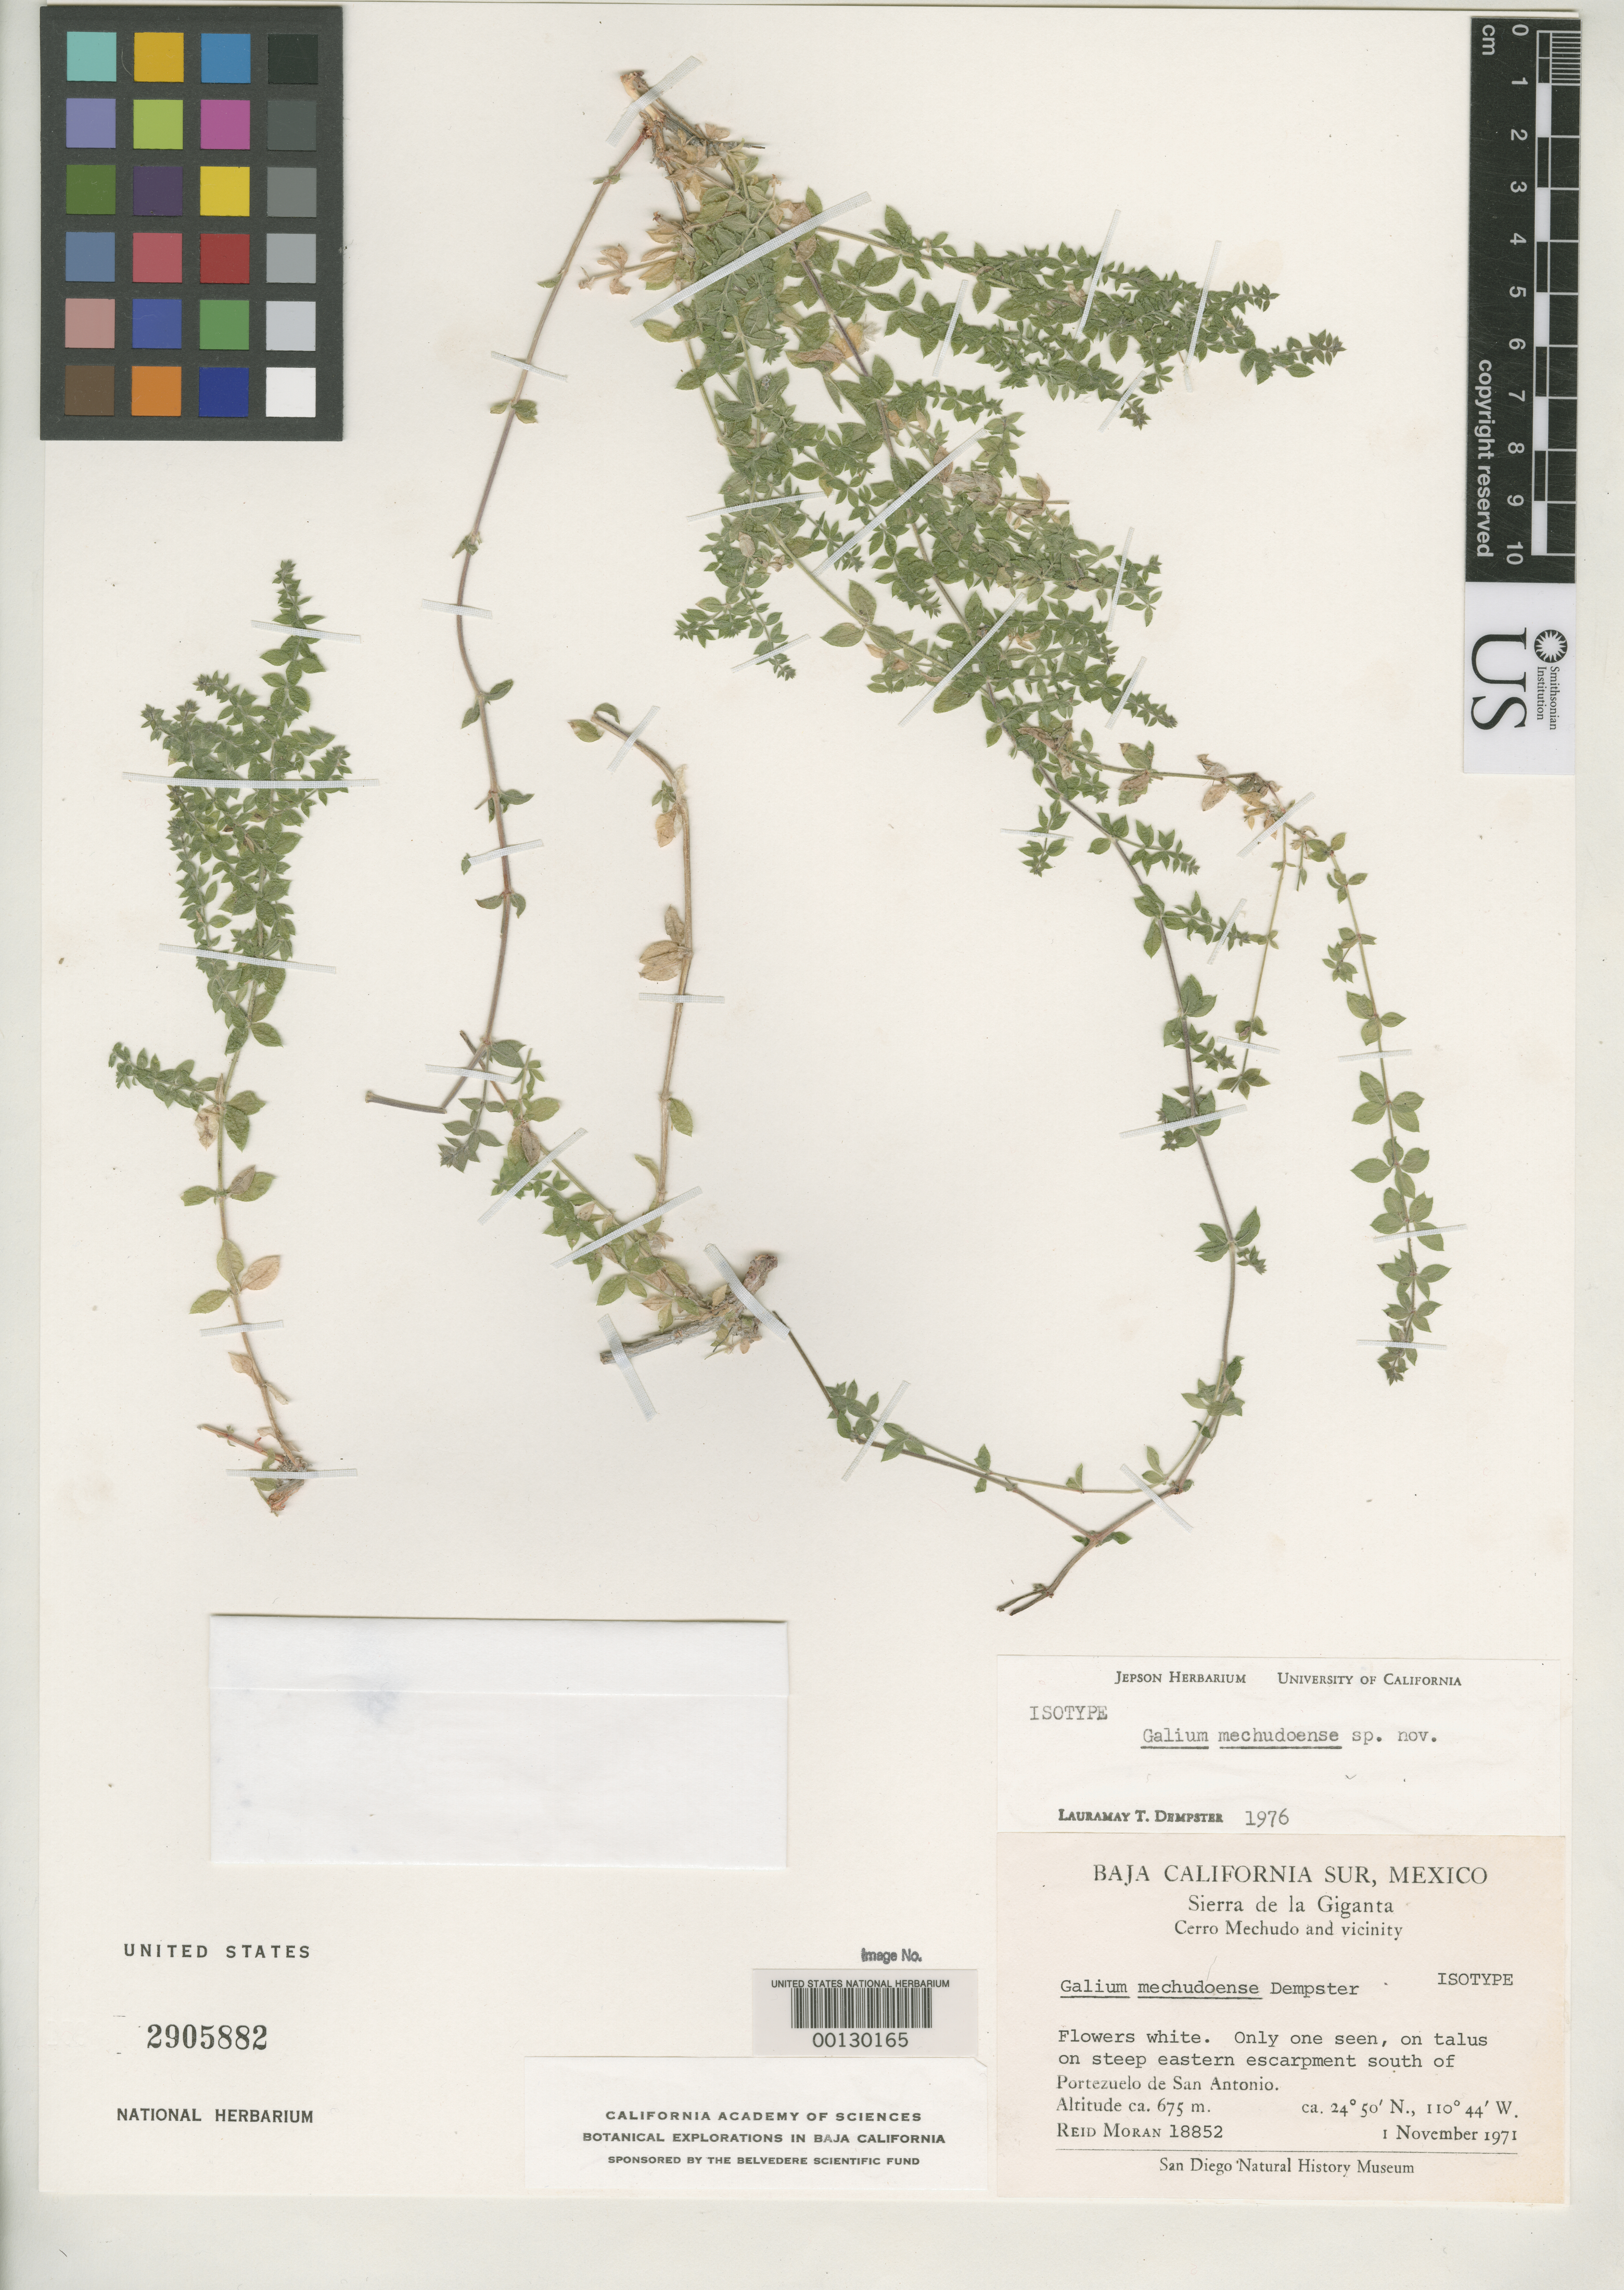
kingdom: Plantae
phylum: Tracheophyta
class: Magnoliopsida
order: Gentianales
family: Rubiaceae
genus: Galium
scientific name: Galium mechudoense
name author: Dempster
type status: Isotype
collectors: R. V. Moran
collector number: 18852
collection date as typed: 01 Nov 1971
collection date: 1971-11-01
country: Mexico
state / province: Baja California Sur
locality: S of Portezuelo de San Antonio.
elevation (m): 675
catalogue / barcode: US 2905882